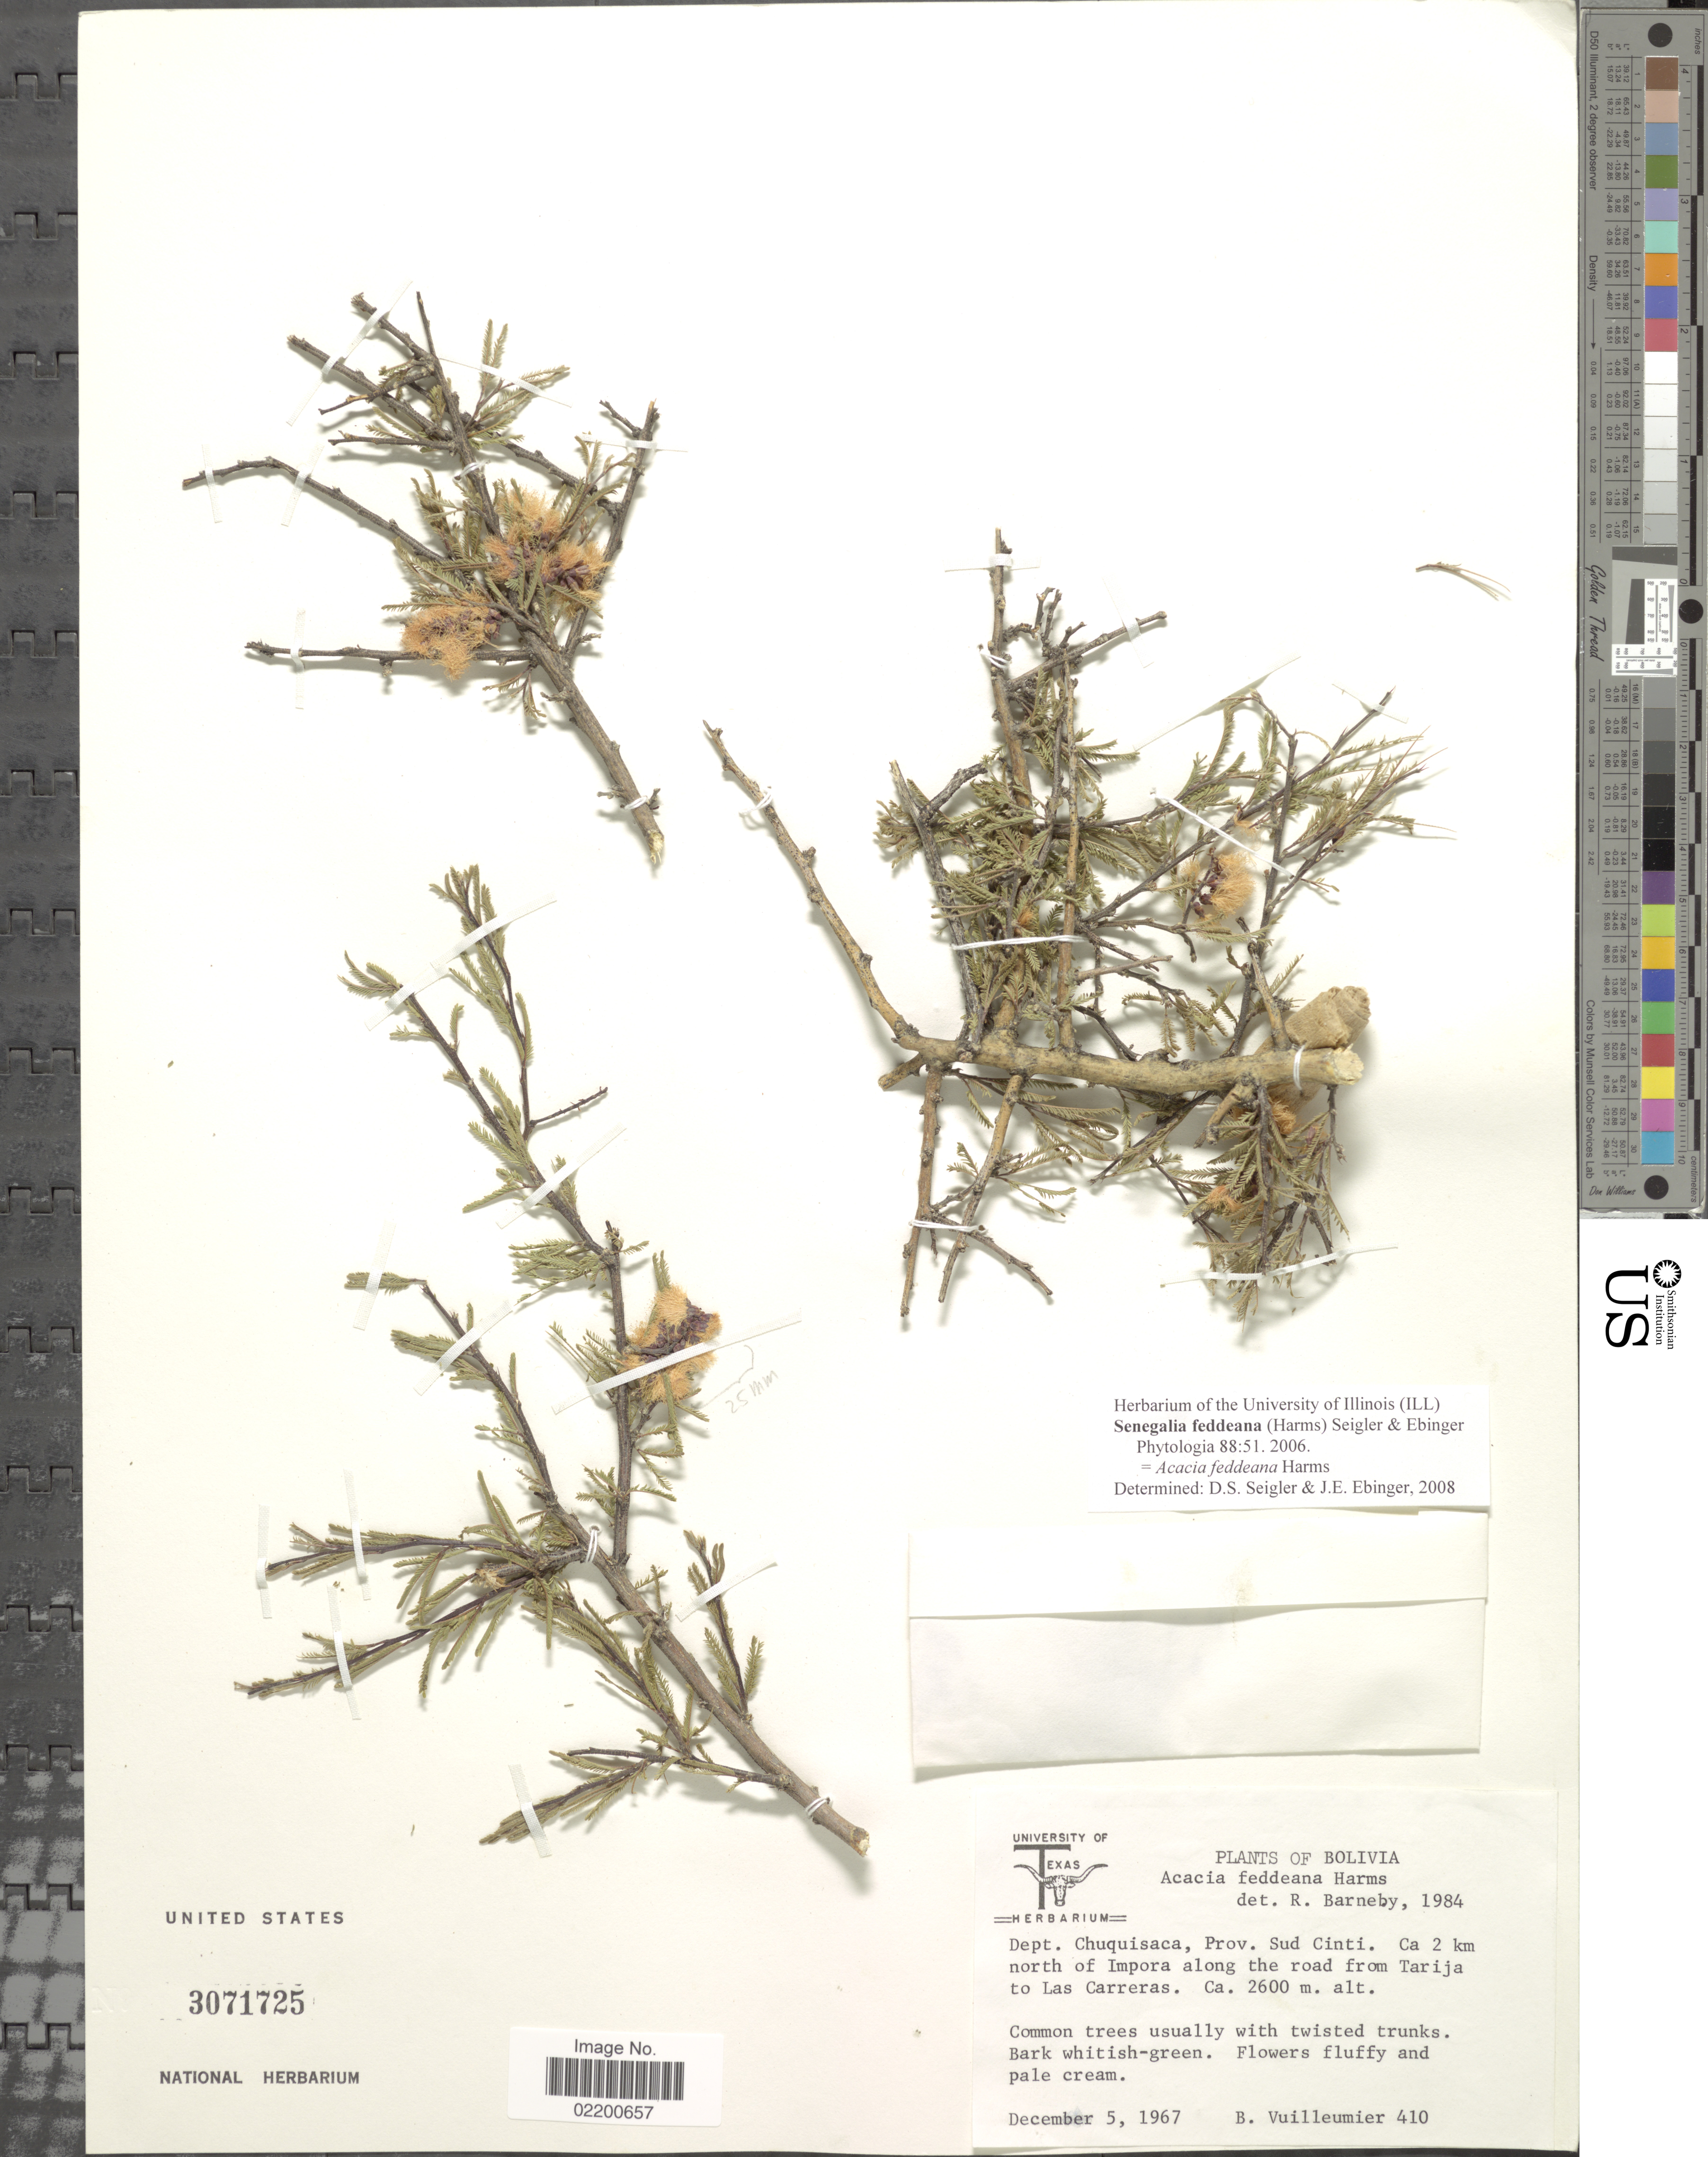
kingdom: Plantae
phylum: Tracheophyta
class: Magnoliopsida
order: Fabales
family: Fabaceae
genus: Pseudosenegalia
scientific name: Pseudosenegalia feddeana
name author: (Harms) Seigler & Ebinger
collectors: B. Vuilleumier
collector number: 410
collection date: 1967-12-05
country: Bolivia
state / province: Chuquisaca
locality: Dept. Chuquisaca, Prov. Sud Cinti, Ca. 2 km north of Impora along road from Tarija to Las Carreras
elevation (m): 2600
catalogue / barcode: US 3071725